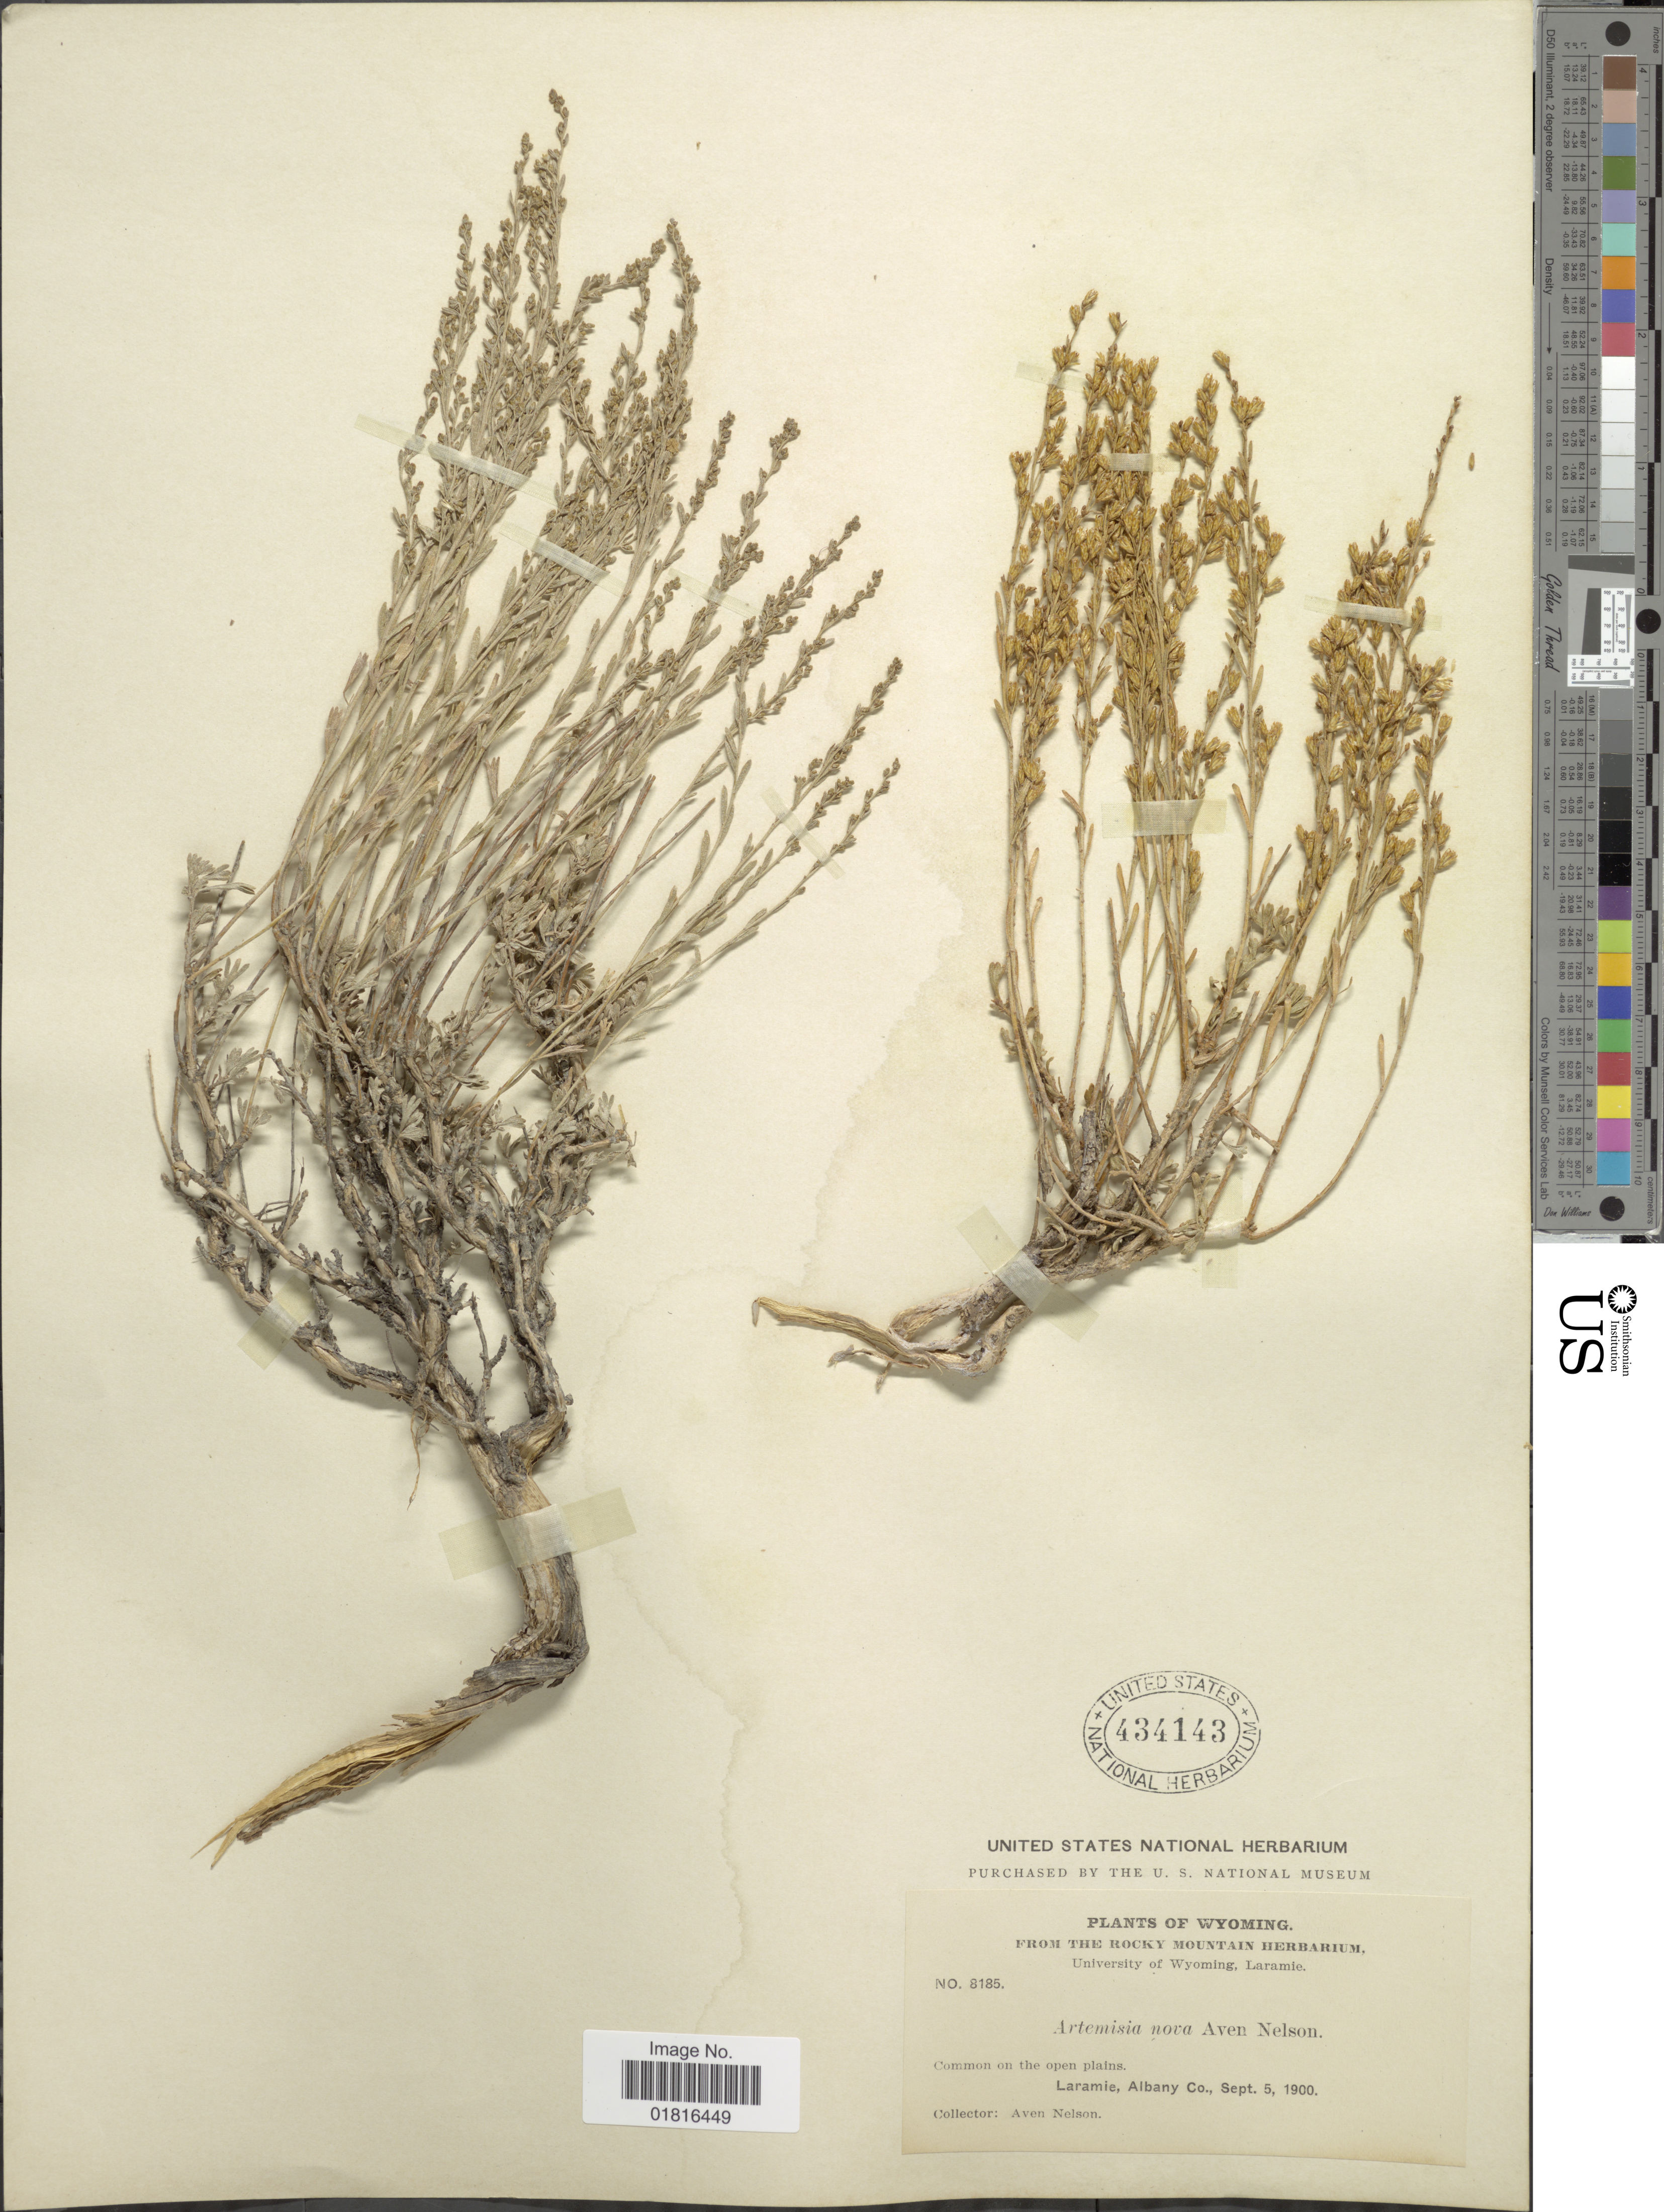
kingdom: Plantae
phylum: Tracheophyta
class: Magnoliopsida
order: Asterales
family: Asteraceae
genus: Artemisia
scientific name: Artemisia nova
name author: A. Nelson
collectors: A. Nelson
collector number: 8185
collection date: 1900-09-05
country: United States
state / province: Wyoming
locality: Common on the open plains, Laramie, Albany Co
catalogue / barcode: US 434143